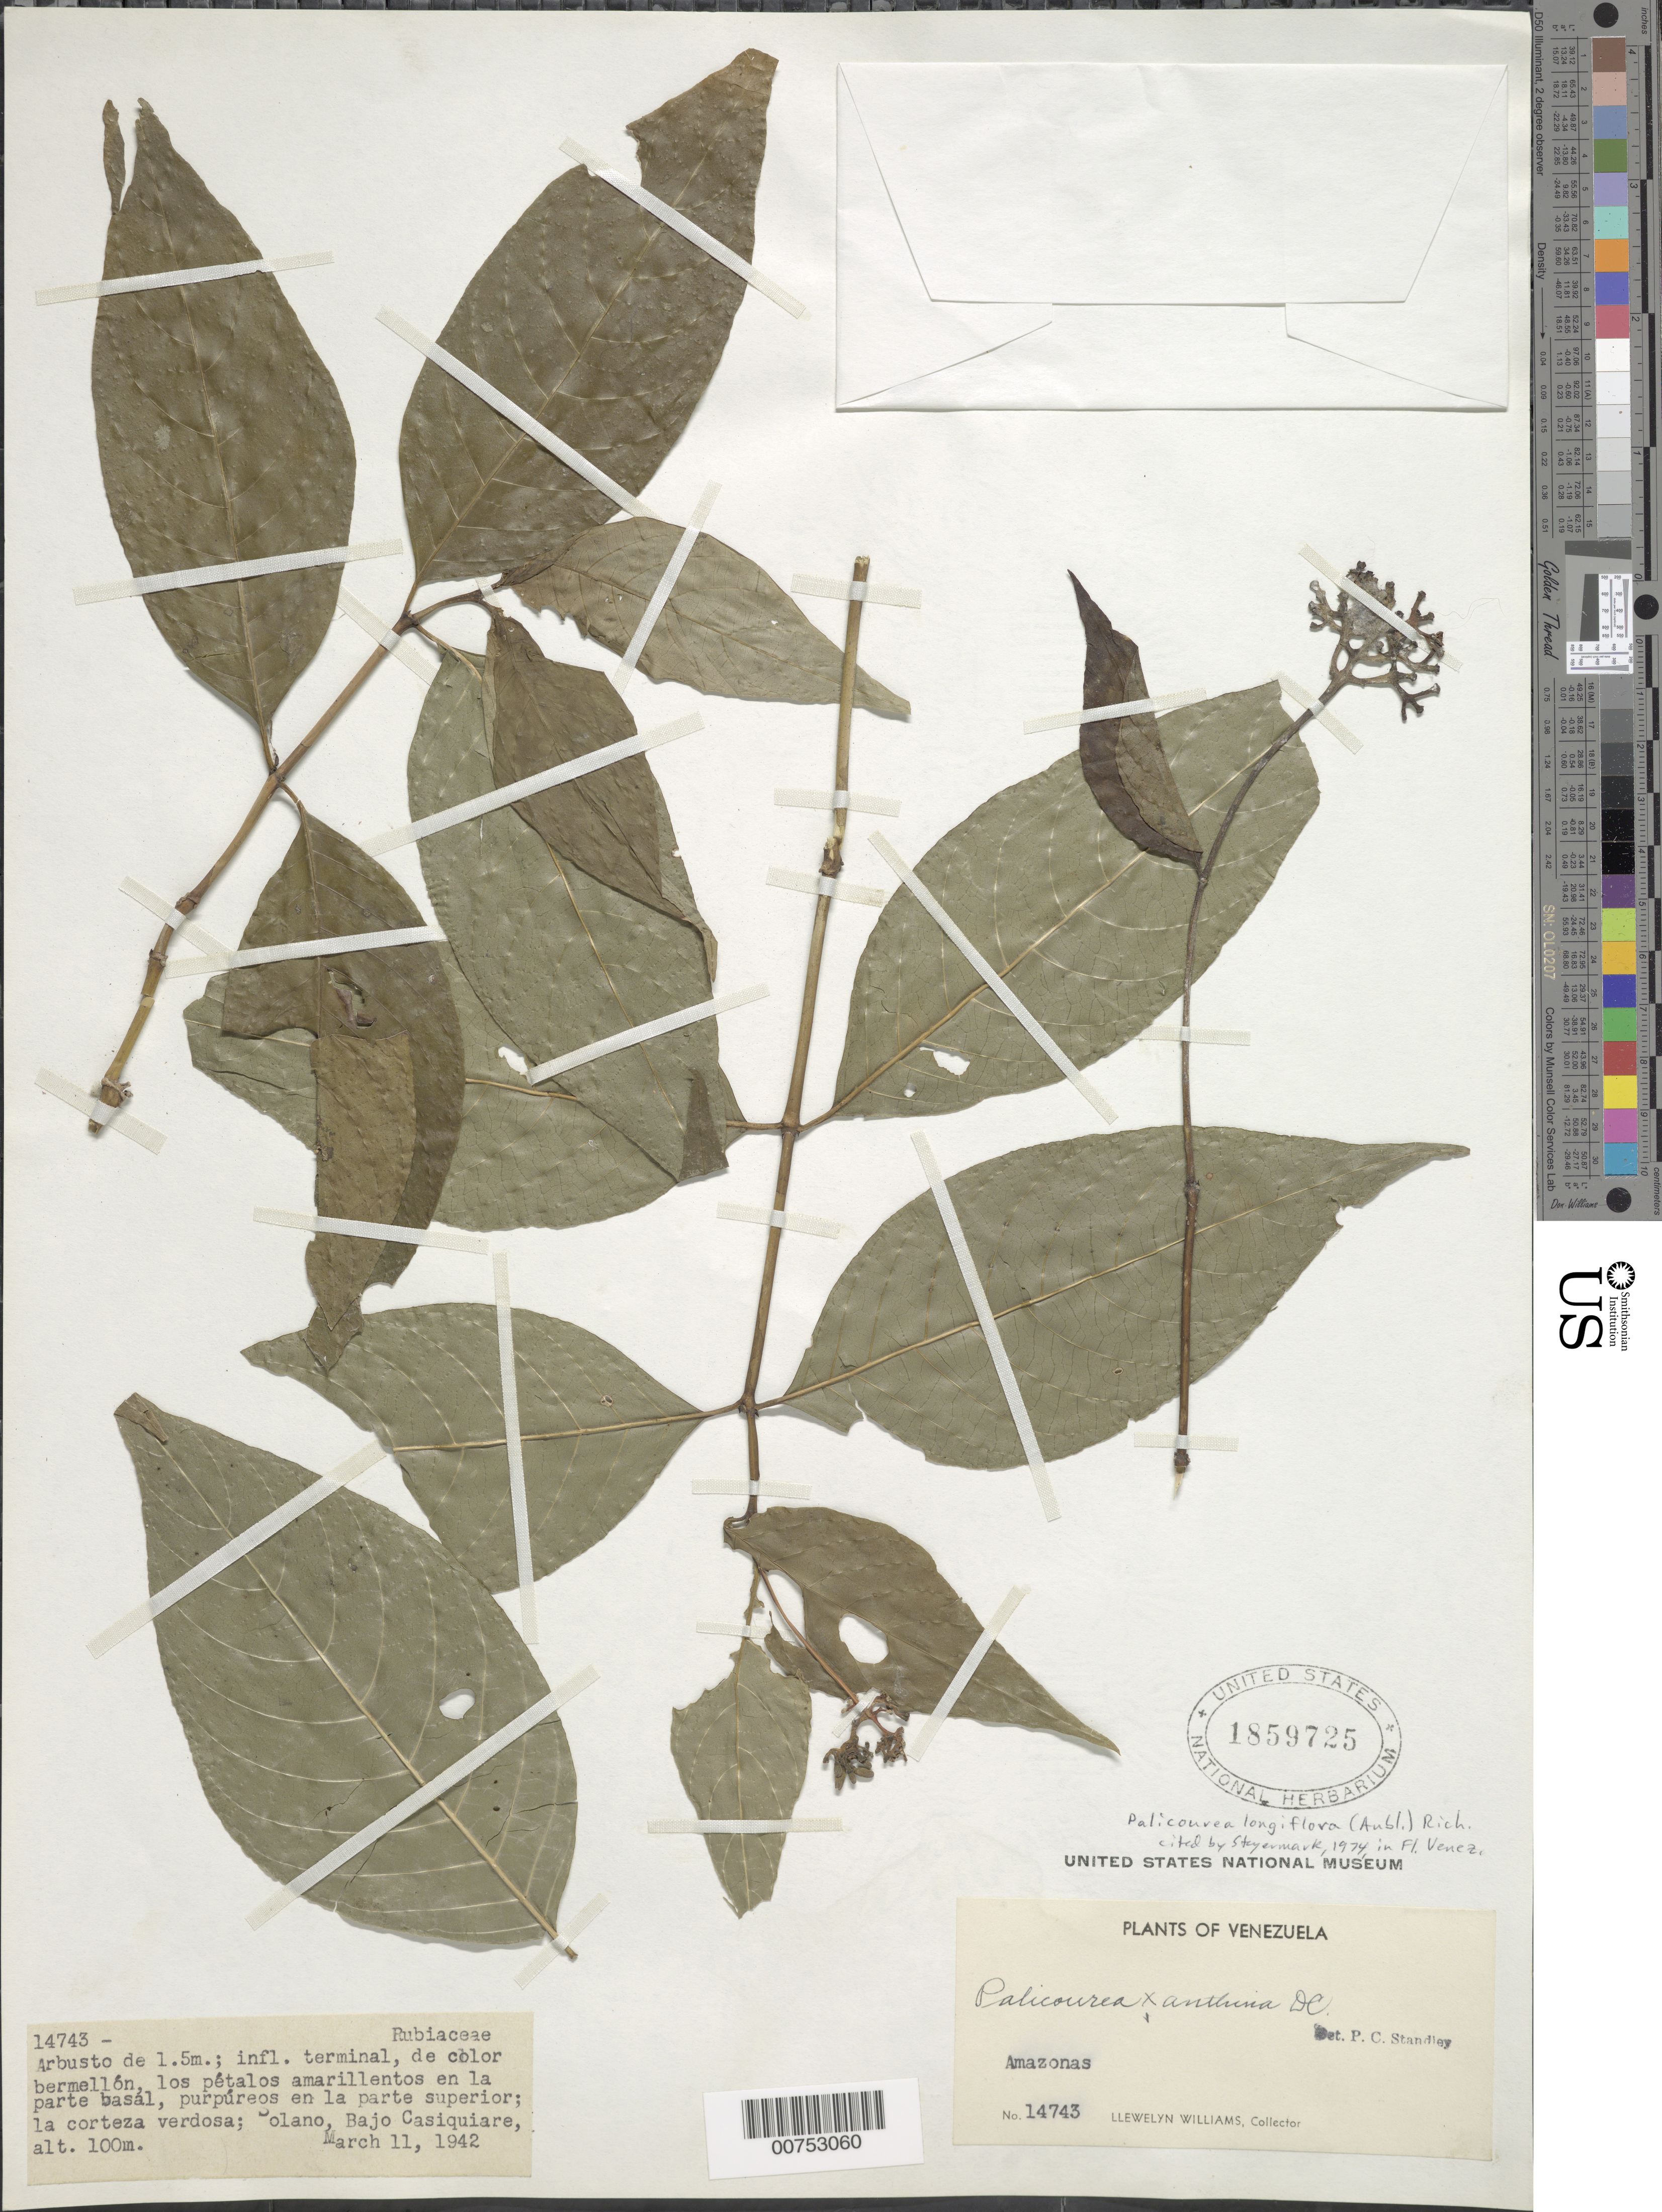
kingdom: Plantae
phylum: Tracheophyta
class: Magnoliopsida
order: Gentianales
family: Rubiaceae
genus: Palicourea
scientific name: Palicourea longiflora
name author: (Aubl.) A. Rich.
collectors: Ll. Williams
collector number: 14743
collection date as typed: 11-Mar-42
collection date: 1942-03-11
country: Venezuela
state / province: Amazonas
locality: Solano, Bajo Río Casiquiare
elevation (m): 100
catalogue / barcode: US 1859725